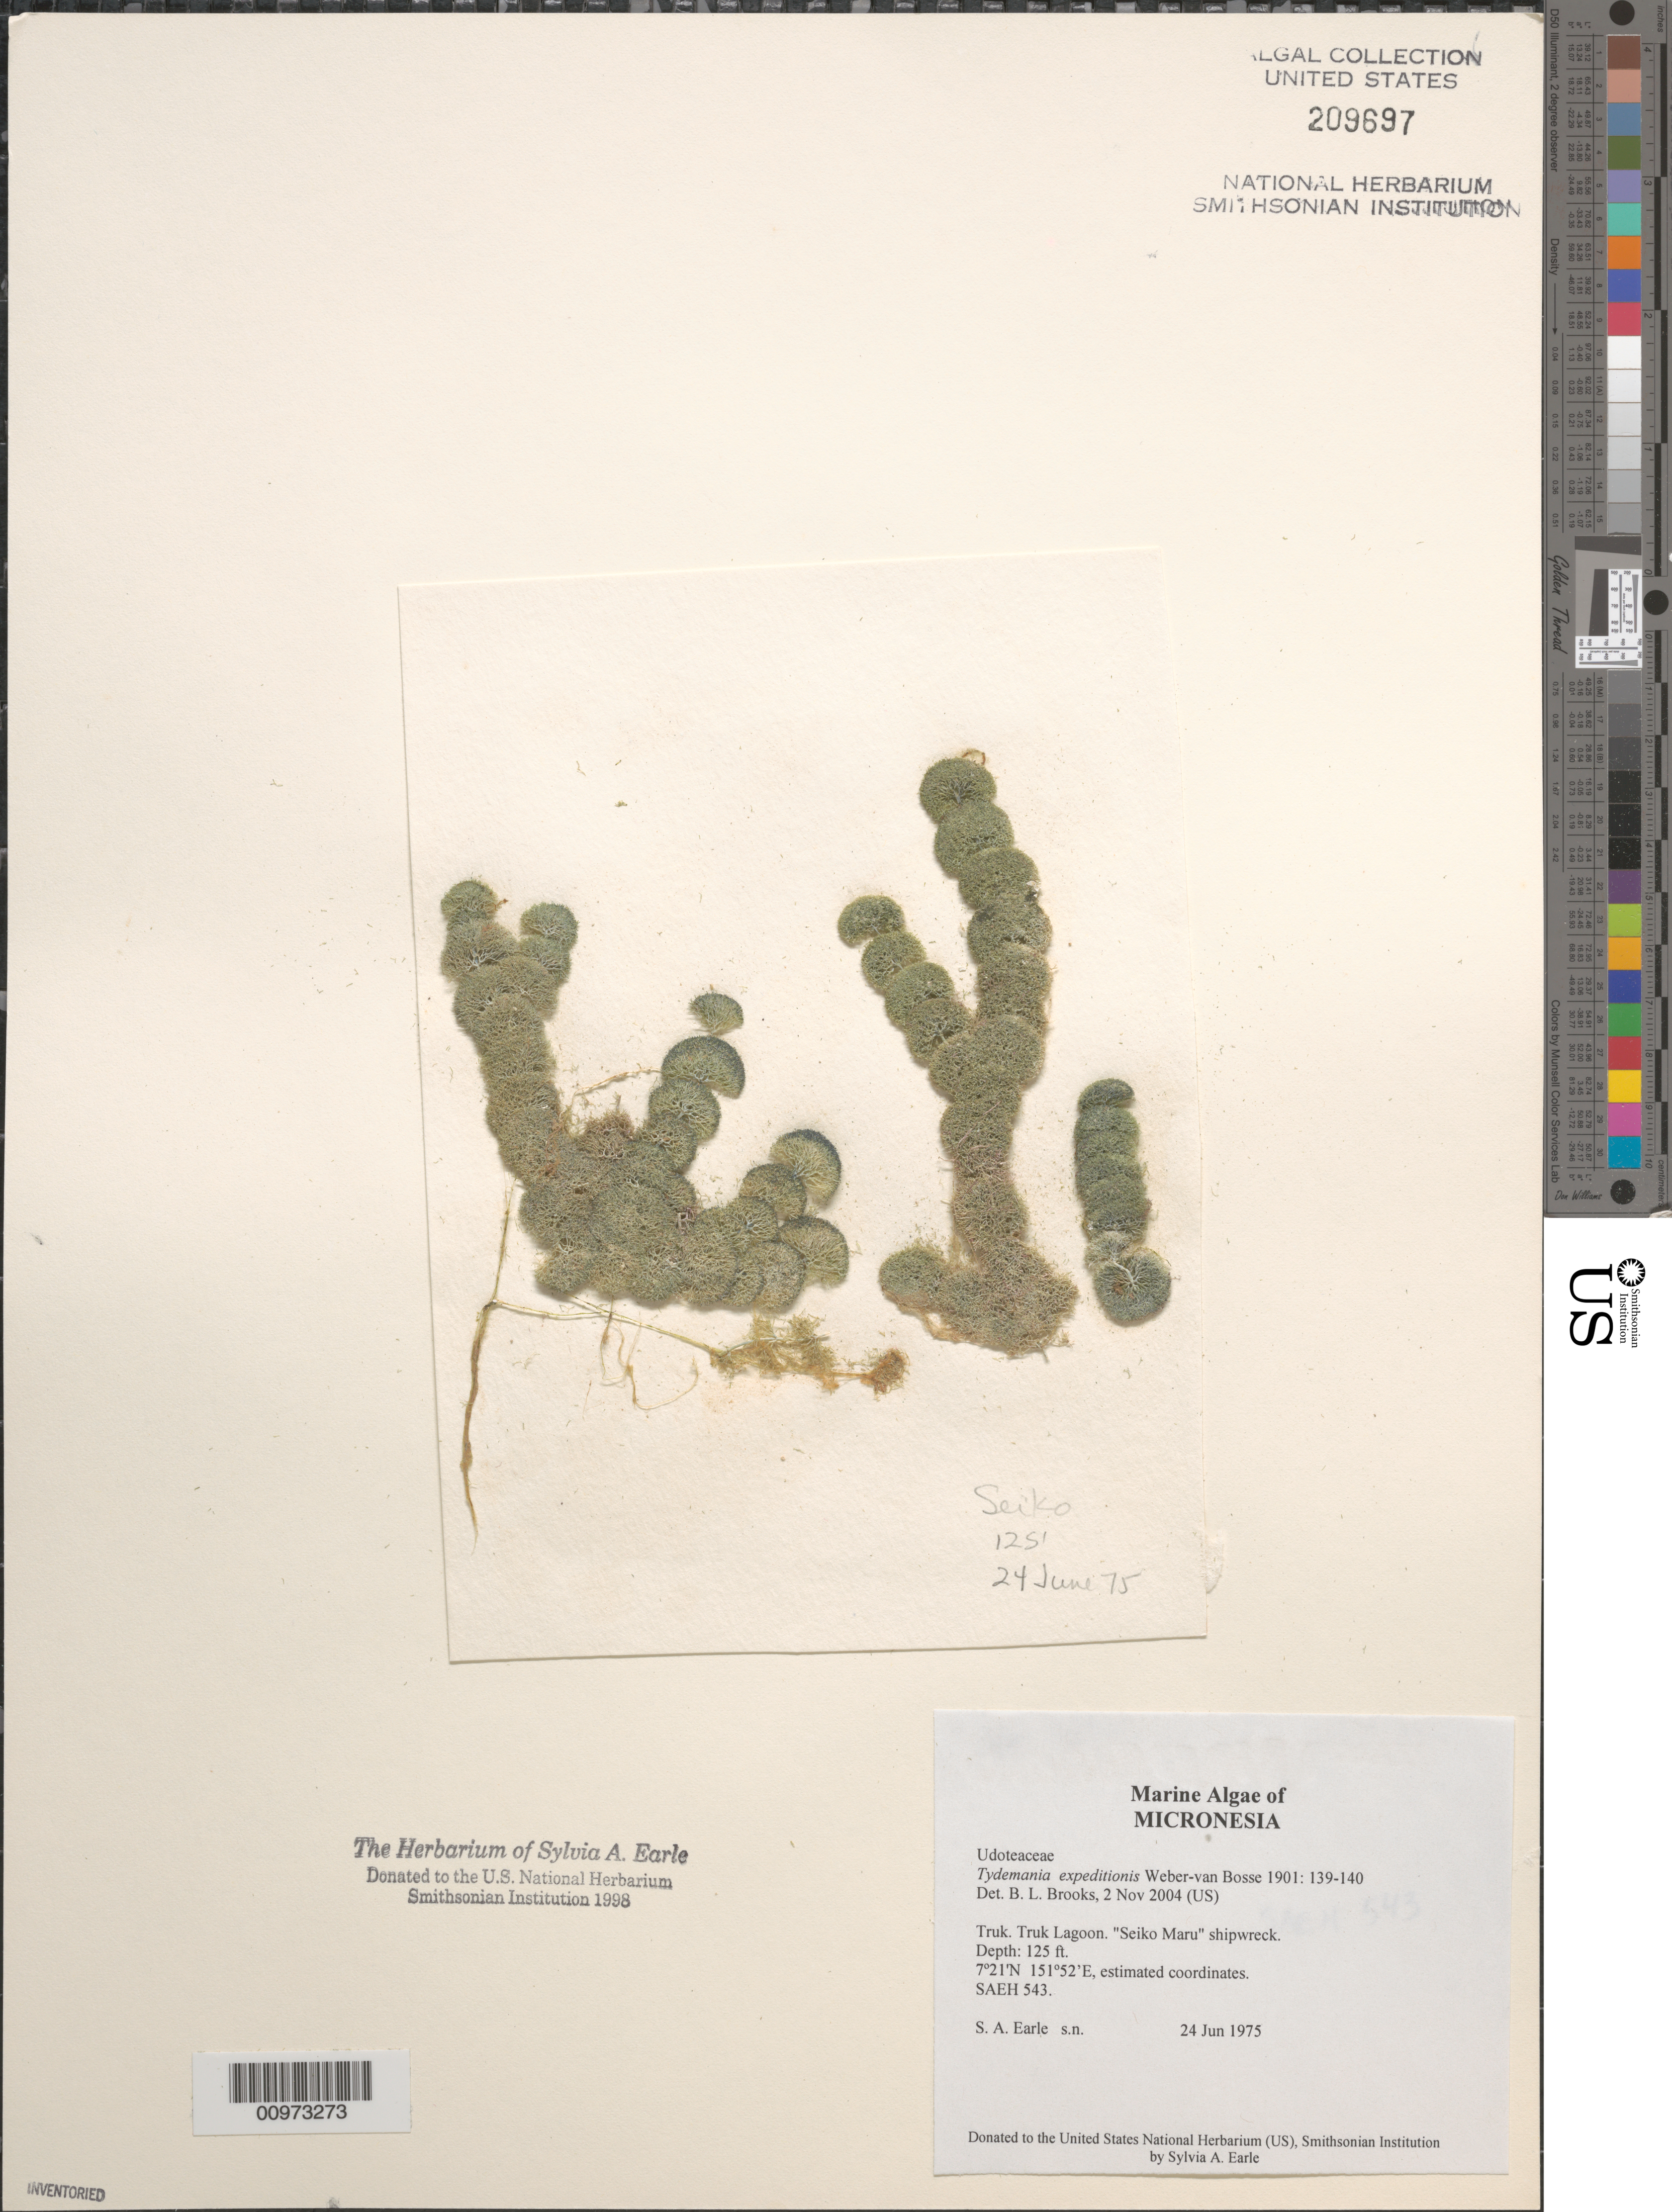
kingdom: Plantae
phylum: Chlorophyta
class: Ulvophyceae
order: Bryopsidales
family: Udoteaceae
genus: Tydemania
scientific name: Tydemania expeditionis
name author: Weber Bosse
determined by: Brooks, B. L., (BOT), Smithsonian Institution - National Museum of Natural History (UNITED STATES)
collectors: S. A. Earle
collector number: SAEH 543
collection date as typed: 24 Jun 1975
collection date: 1975-06-24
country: Micronesia, Federated States of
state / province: Truk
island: Truk (Chuuk) Is.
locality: Chuuk Lagoon (Truk Lagoon), Seiko Maru shipwreck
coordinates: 7 21'N, 151 52'E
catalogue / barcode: US 209697